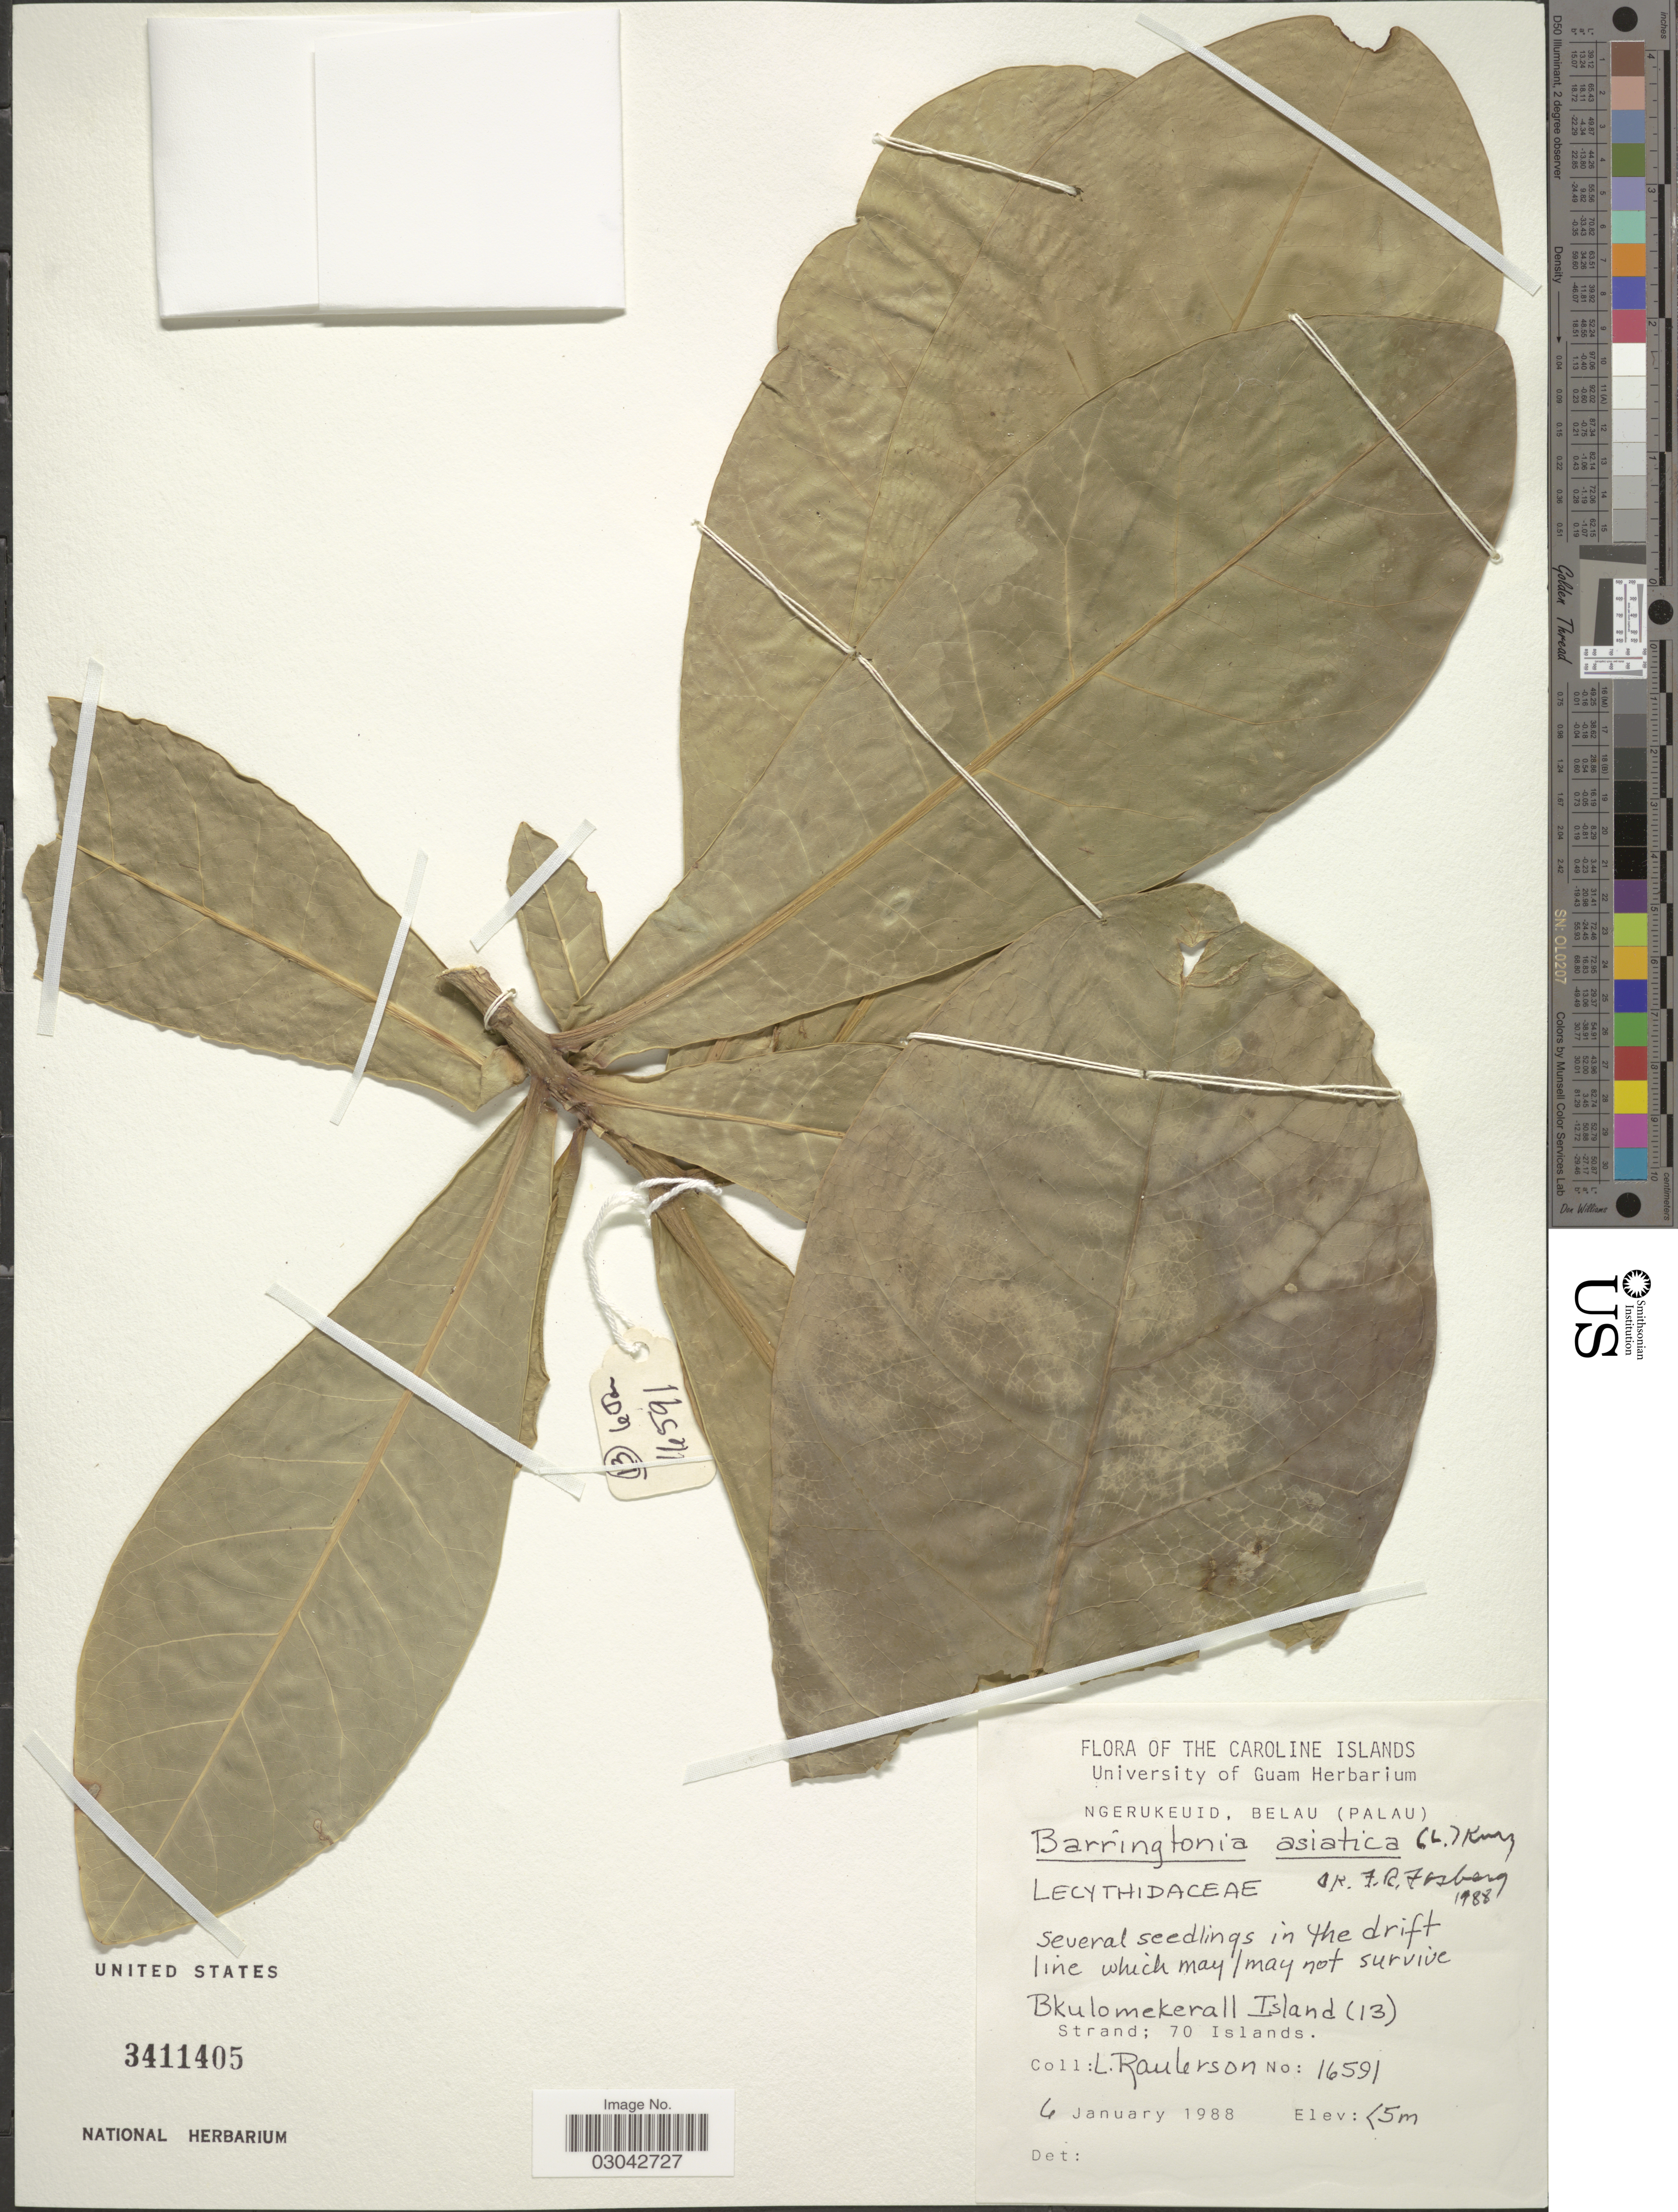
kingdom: Plantae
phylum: Tracheophyta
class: Magnoliopsida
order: Ericales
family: Lecythidaceae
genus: Barringtonia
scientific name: Barringtonia asiatica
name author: (L.) Kurz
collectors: L. Raulerson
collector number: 16591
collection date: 1988-01-06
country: Palau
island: Ngerukeuid [Orukuizu]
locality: Caroline Islands. Ngerukeuid, Belau (Palau). [unsure placement] Bkulomekerall Island (13). Strand; 70 Islands.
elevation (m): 5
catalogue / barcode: US 3411405